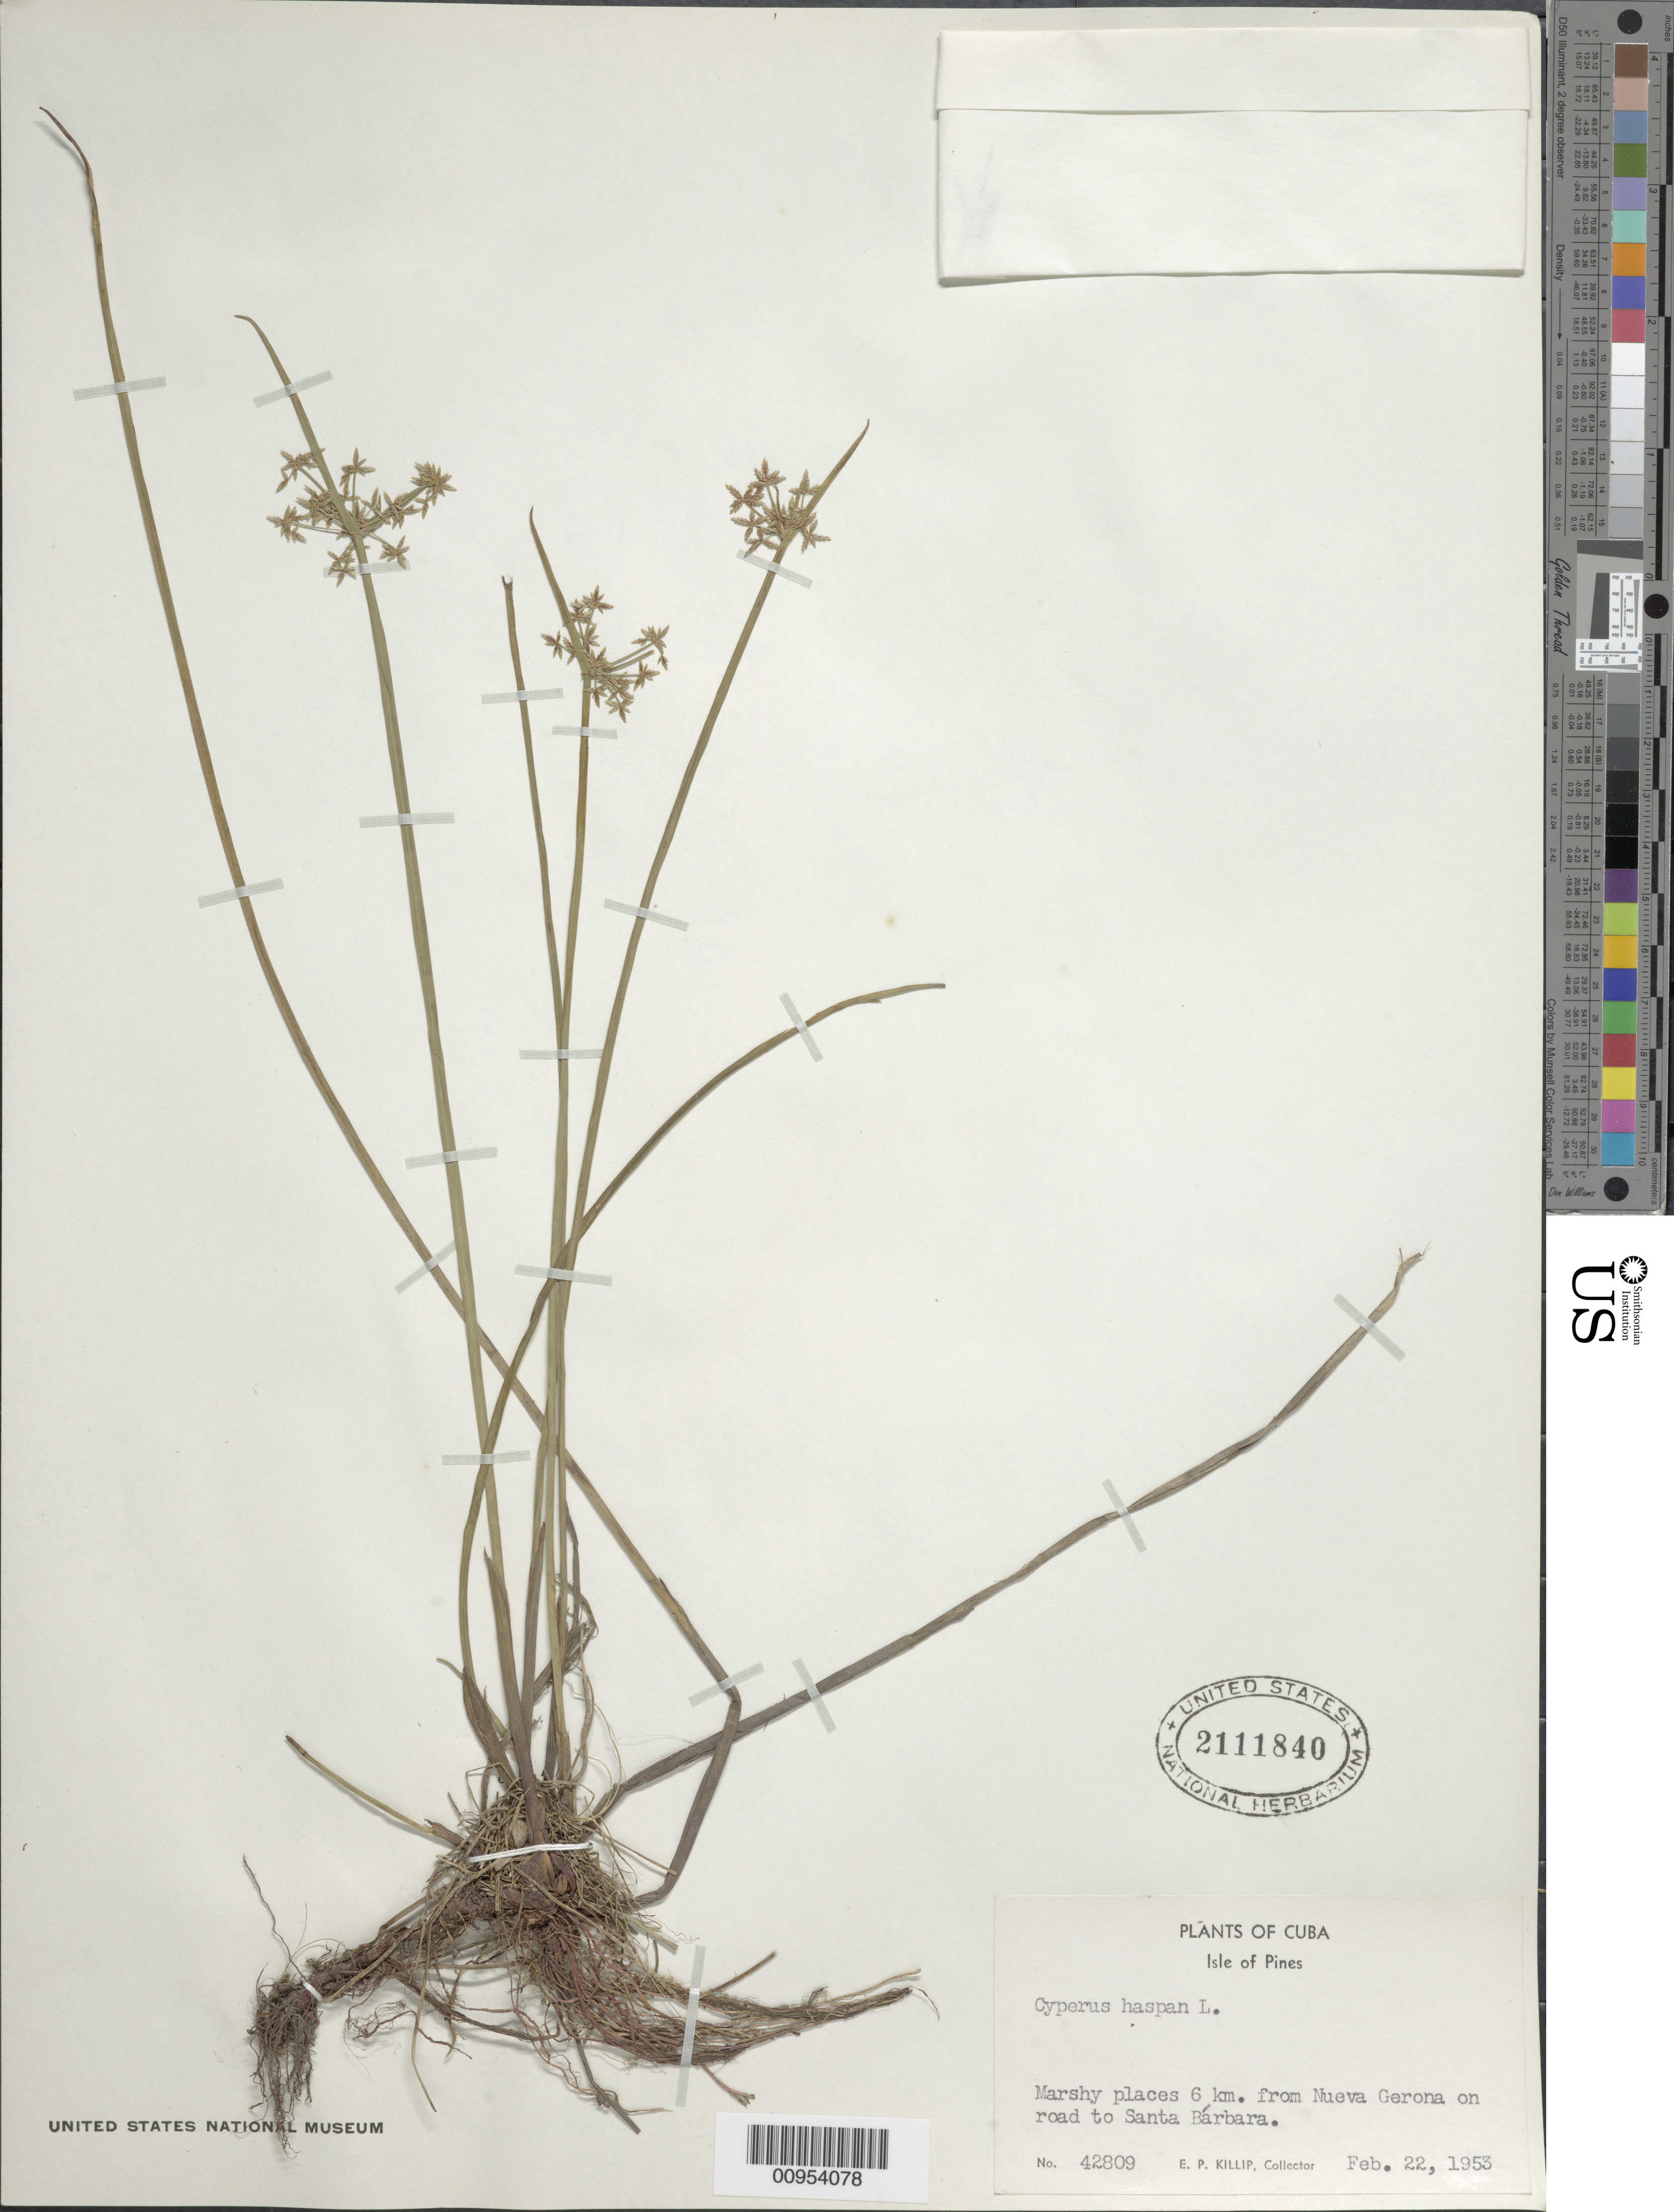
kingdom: Plantae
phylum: Tracheophyta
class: Liliopsida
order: Poales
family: Cyperaceae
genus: Cyperus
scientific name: Cyperus haspan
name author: L.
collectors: E. P. Killip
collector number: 42809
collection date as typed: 22 Feb 1953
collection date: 1953-02-22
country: Cuba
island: Isla de la Juventud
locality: marshy place 6 km from Nueva Gerona on road to Santa Bárbara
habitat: Marshy places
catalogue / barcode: US 2111840